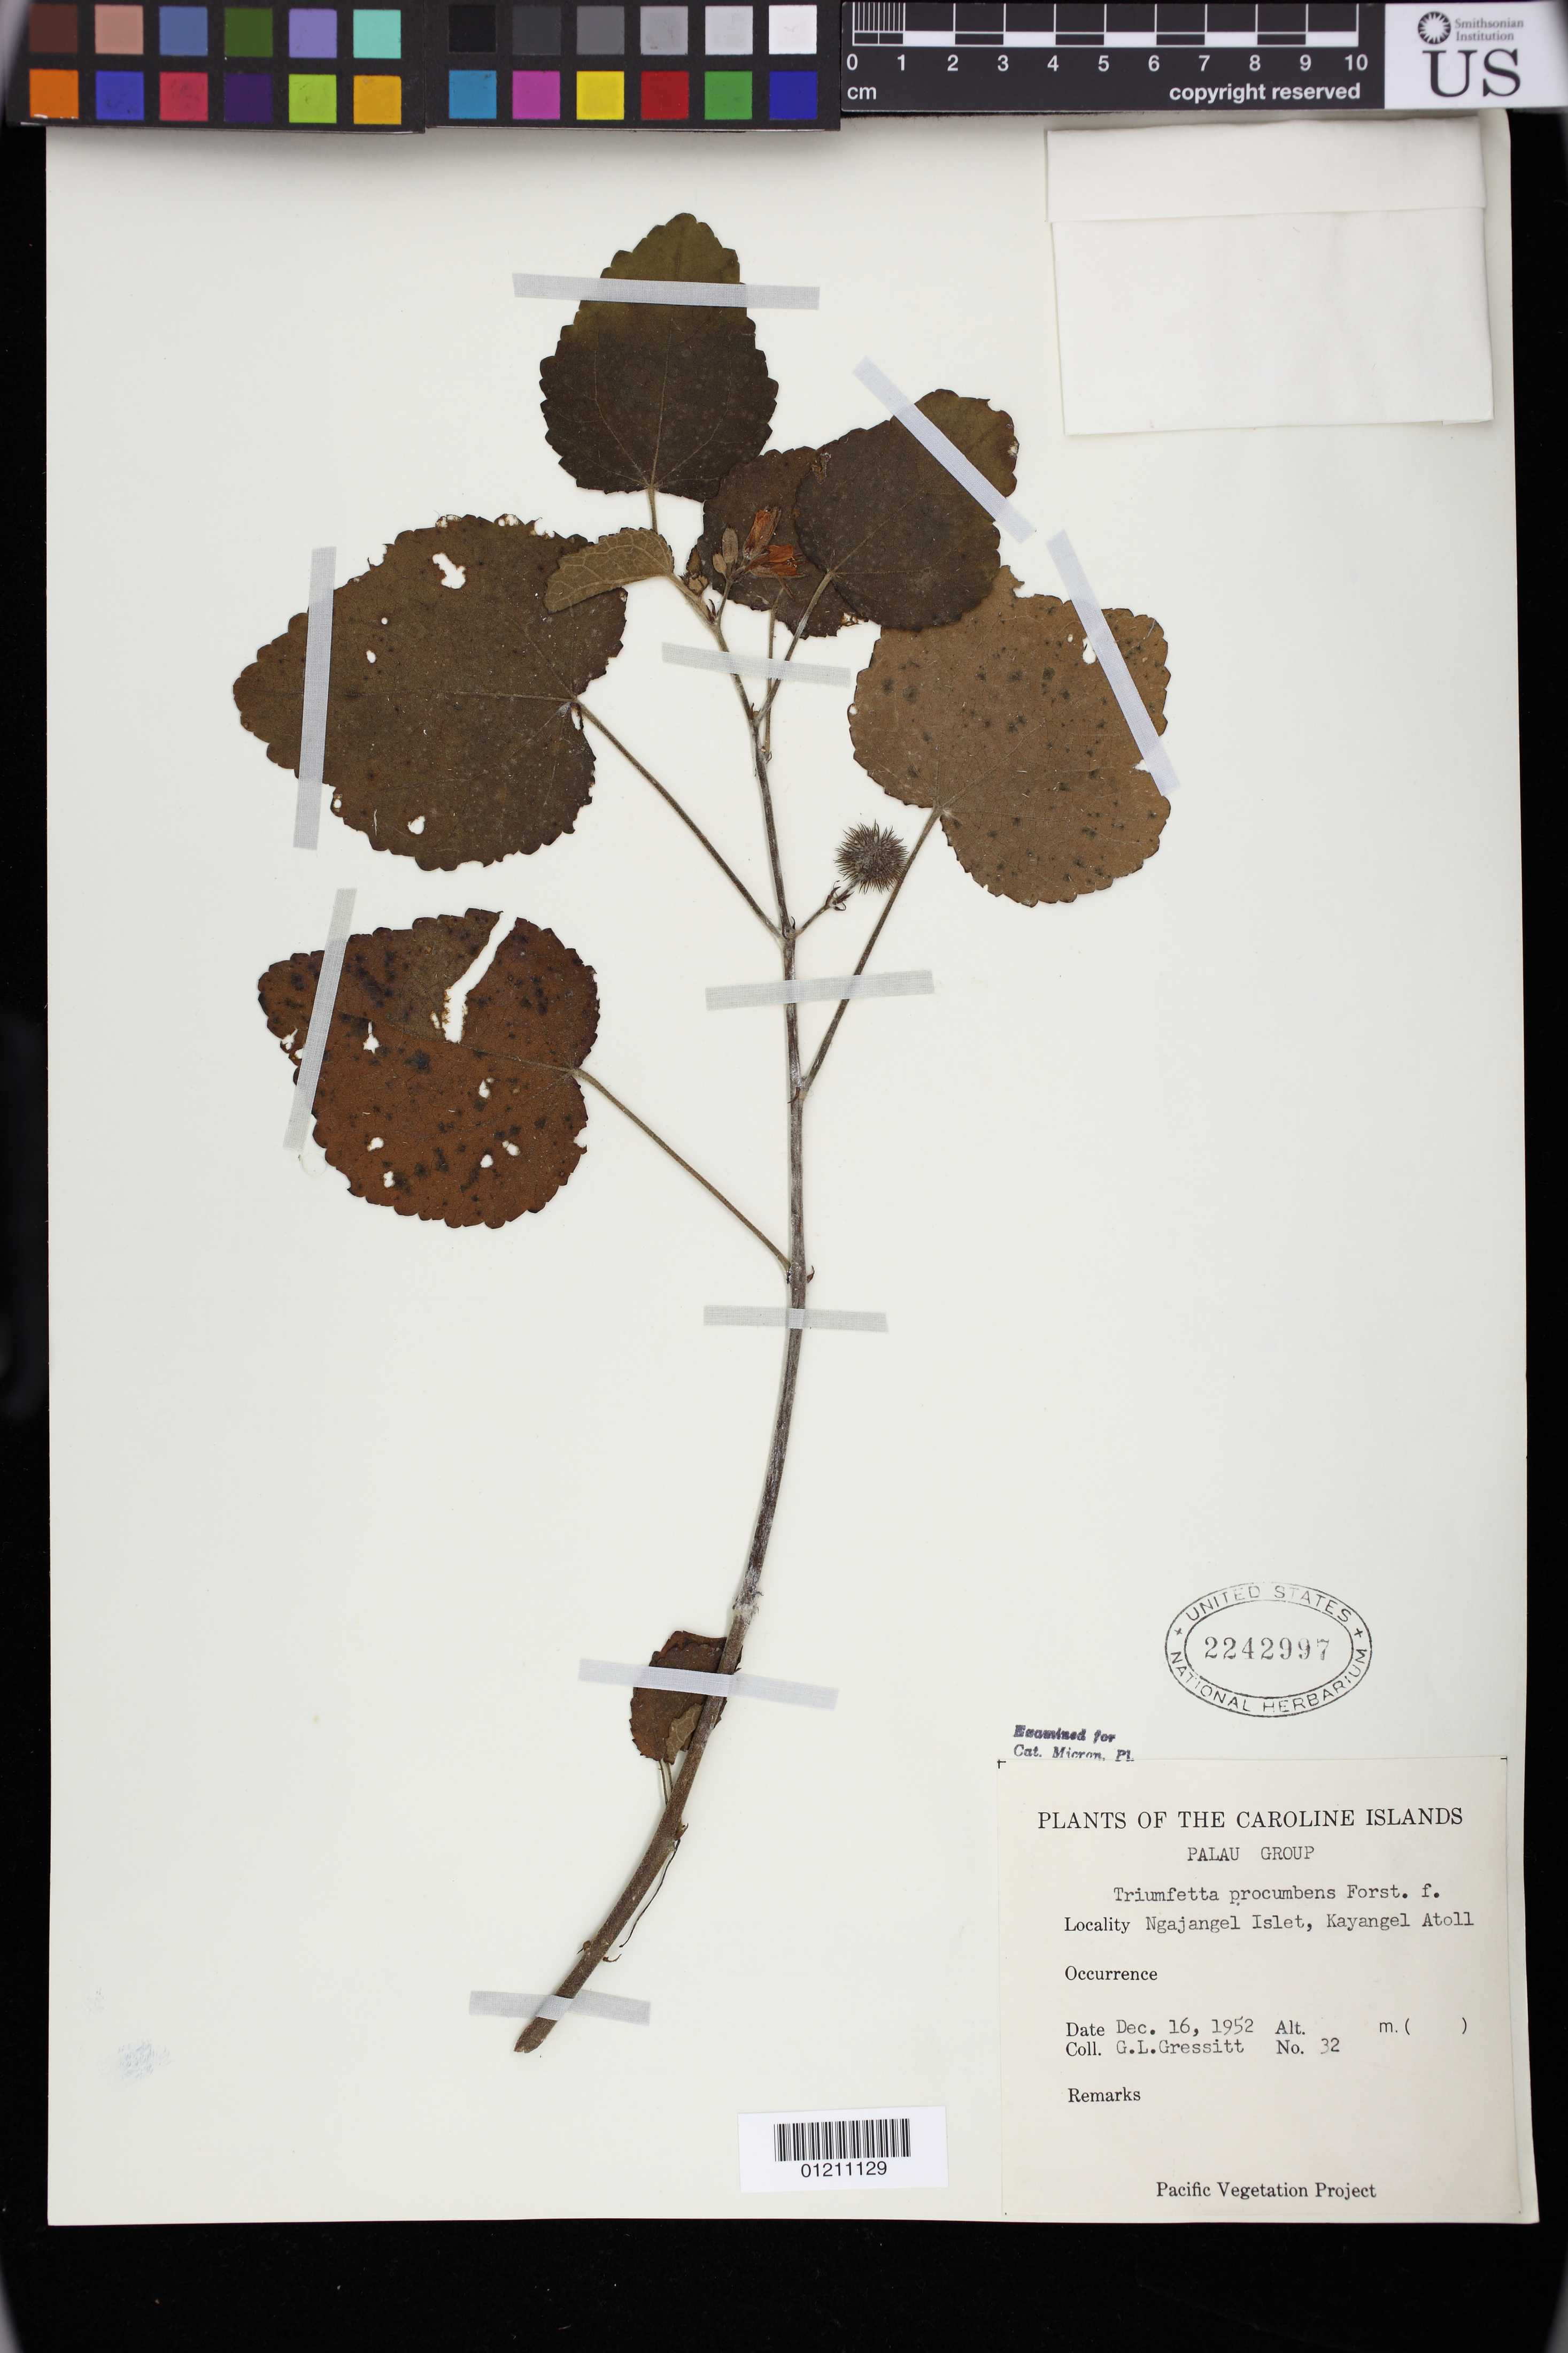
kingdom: Plantae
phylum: Tracheophyta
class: Magnoliopsida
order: Malvales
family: Malvaceae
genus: Triumfetta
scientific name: Triumfetta procumbens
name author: G. Forst.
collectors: G. Gressitt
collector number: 32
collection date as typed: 16 Dec 1952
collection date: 1952-12-16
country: Palau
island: Ngcheangel [Kayangel] Atoll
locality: Caroline Islands: Palau Group. Ngajangel Islet, Kayangel Atoll.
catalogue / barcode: US 2242997